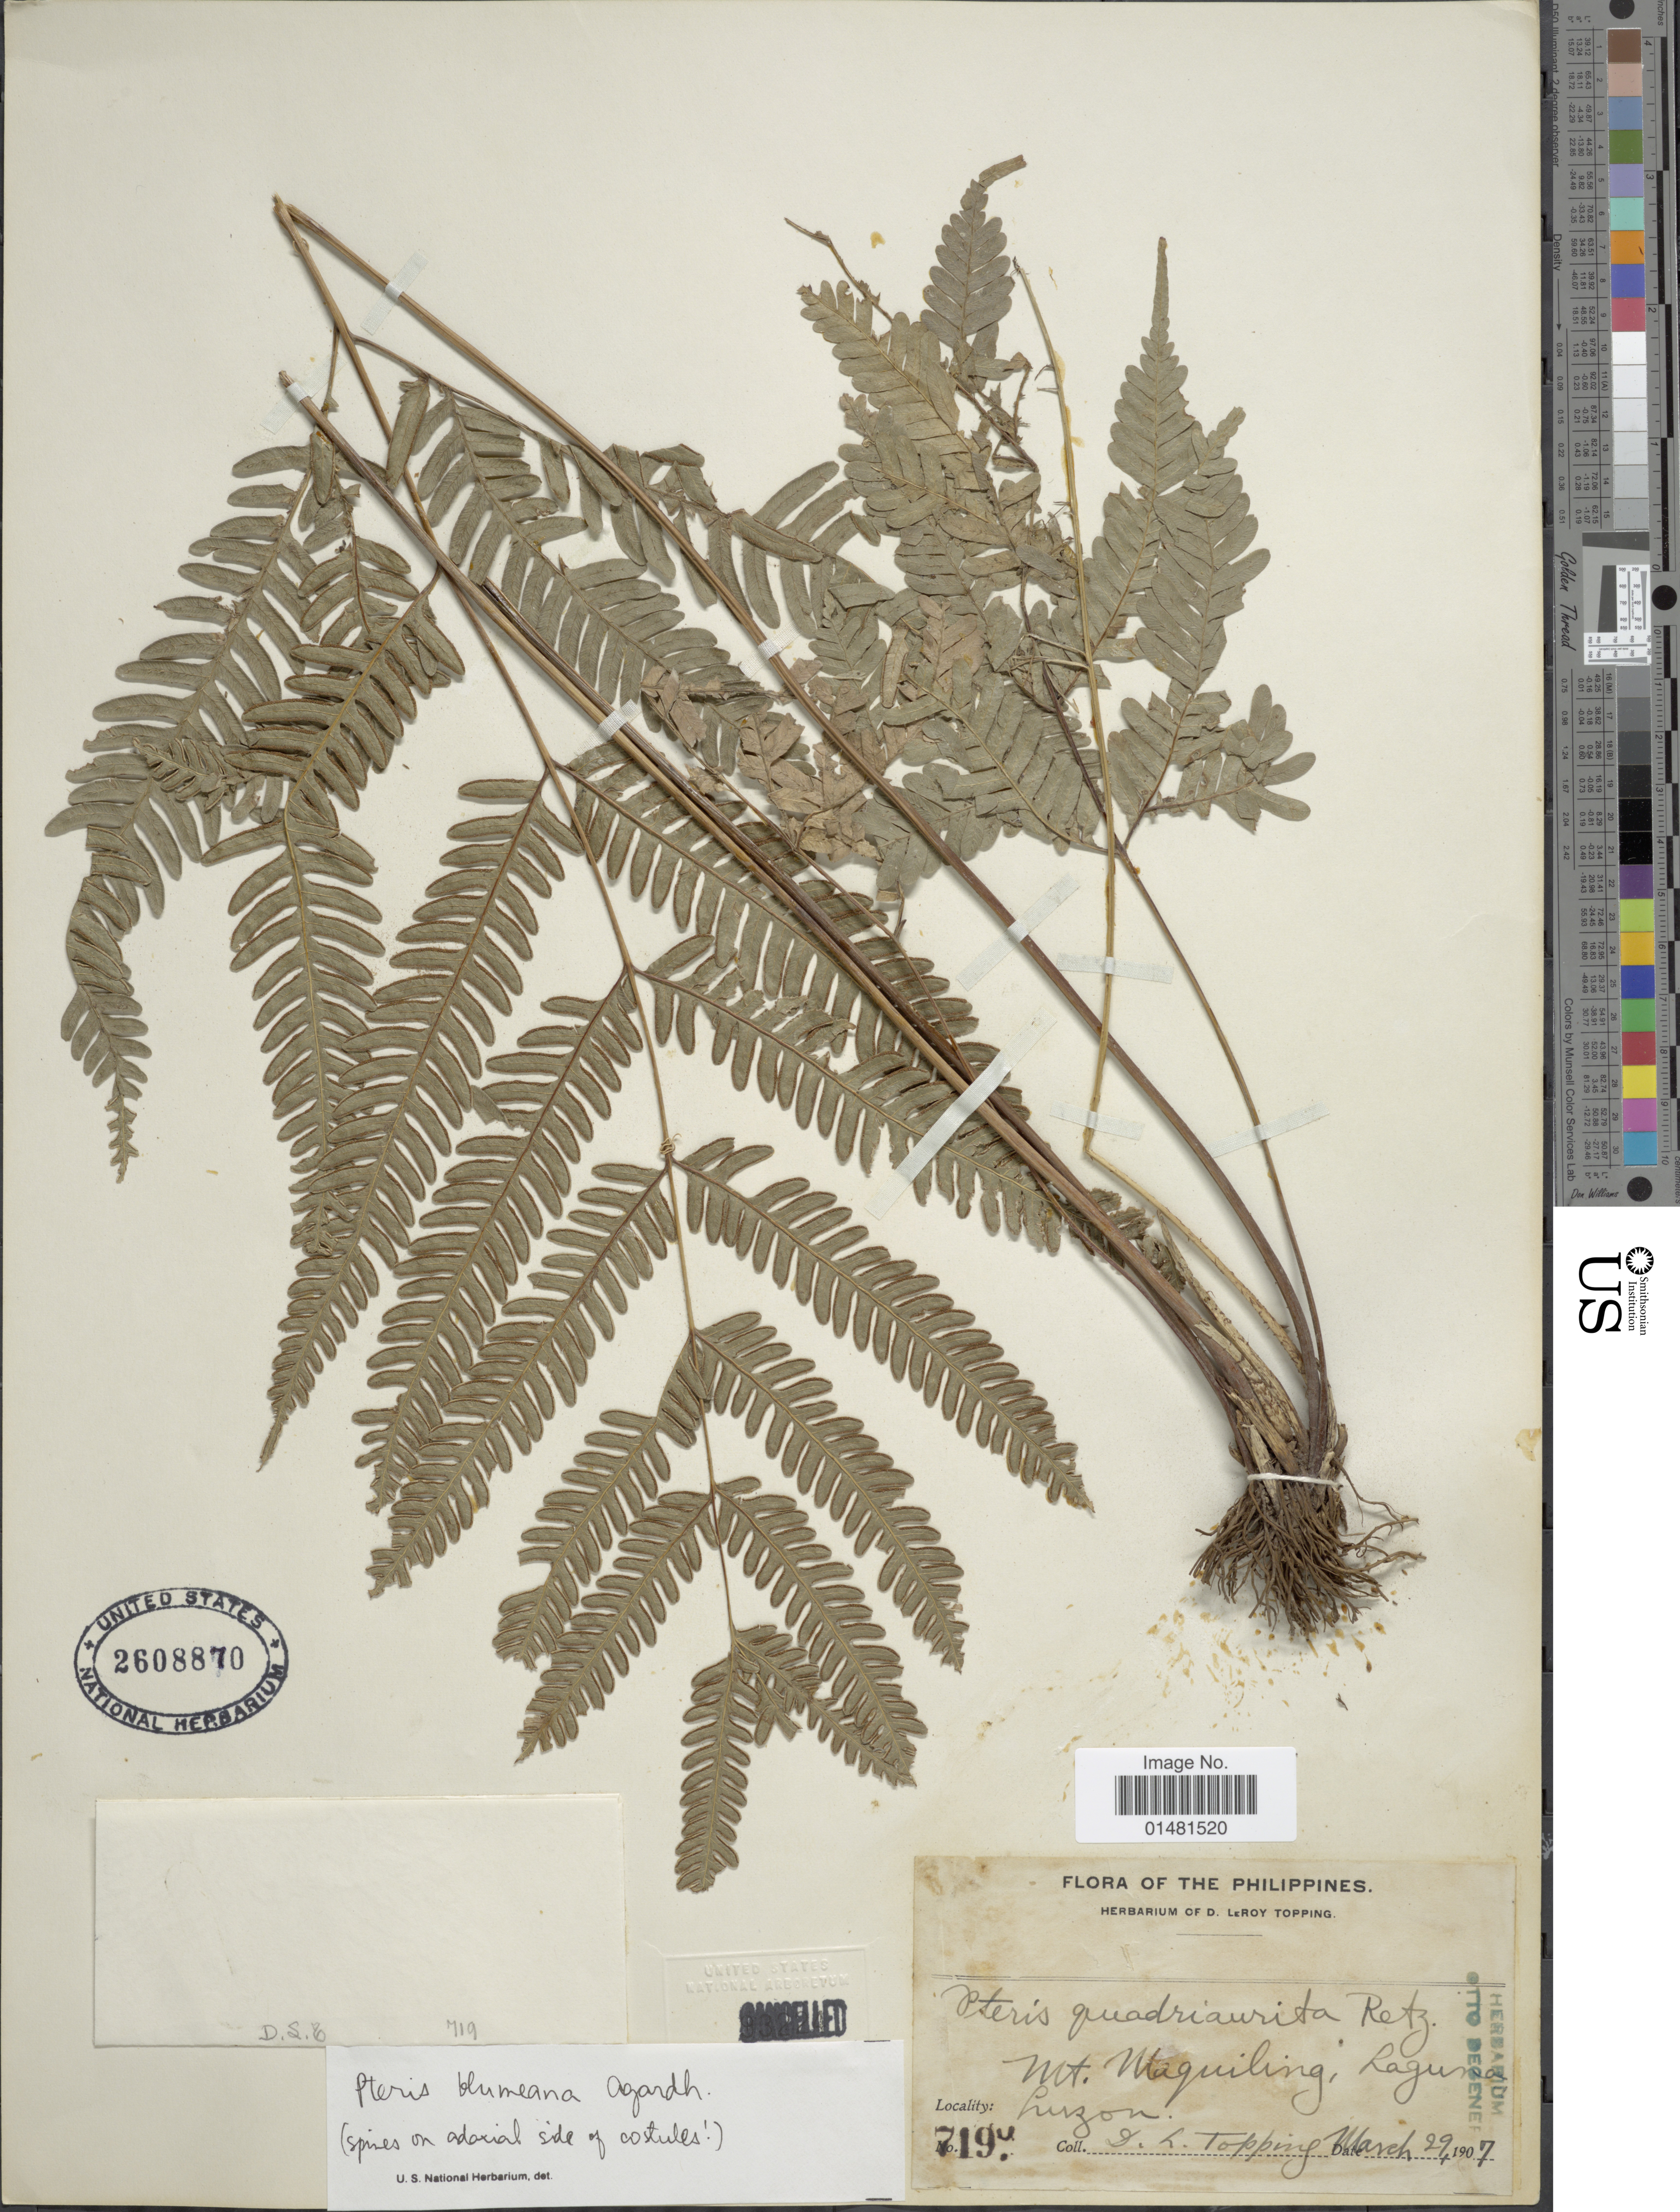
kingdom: Plantae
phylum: Tracheophyta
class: Polypodiopsida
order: Polypodiales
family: Pteridaceae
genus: Pteris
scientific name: Pteris blumeana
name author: J. Agardh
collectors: D. L. Topping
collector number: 7167*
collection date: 1907-03-29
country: Philippines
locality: Mt. Maquiling, Laguna, Luzon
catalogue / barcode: US 2608870